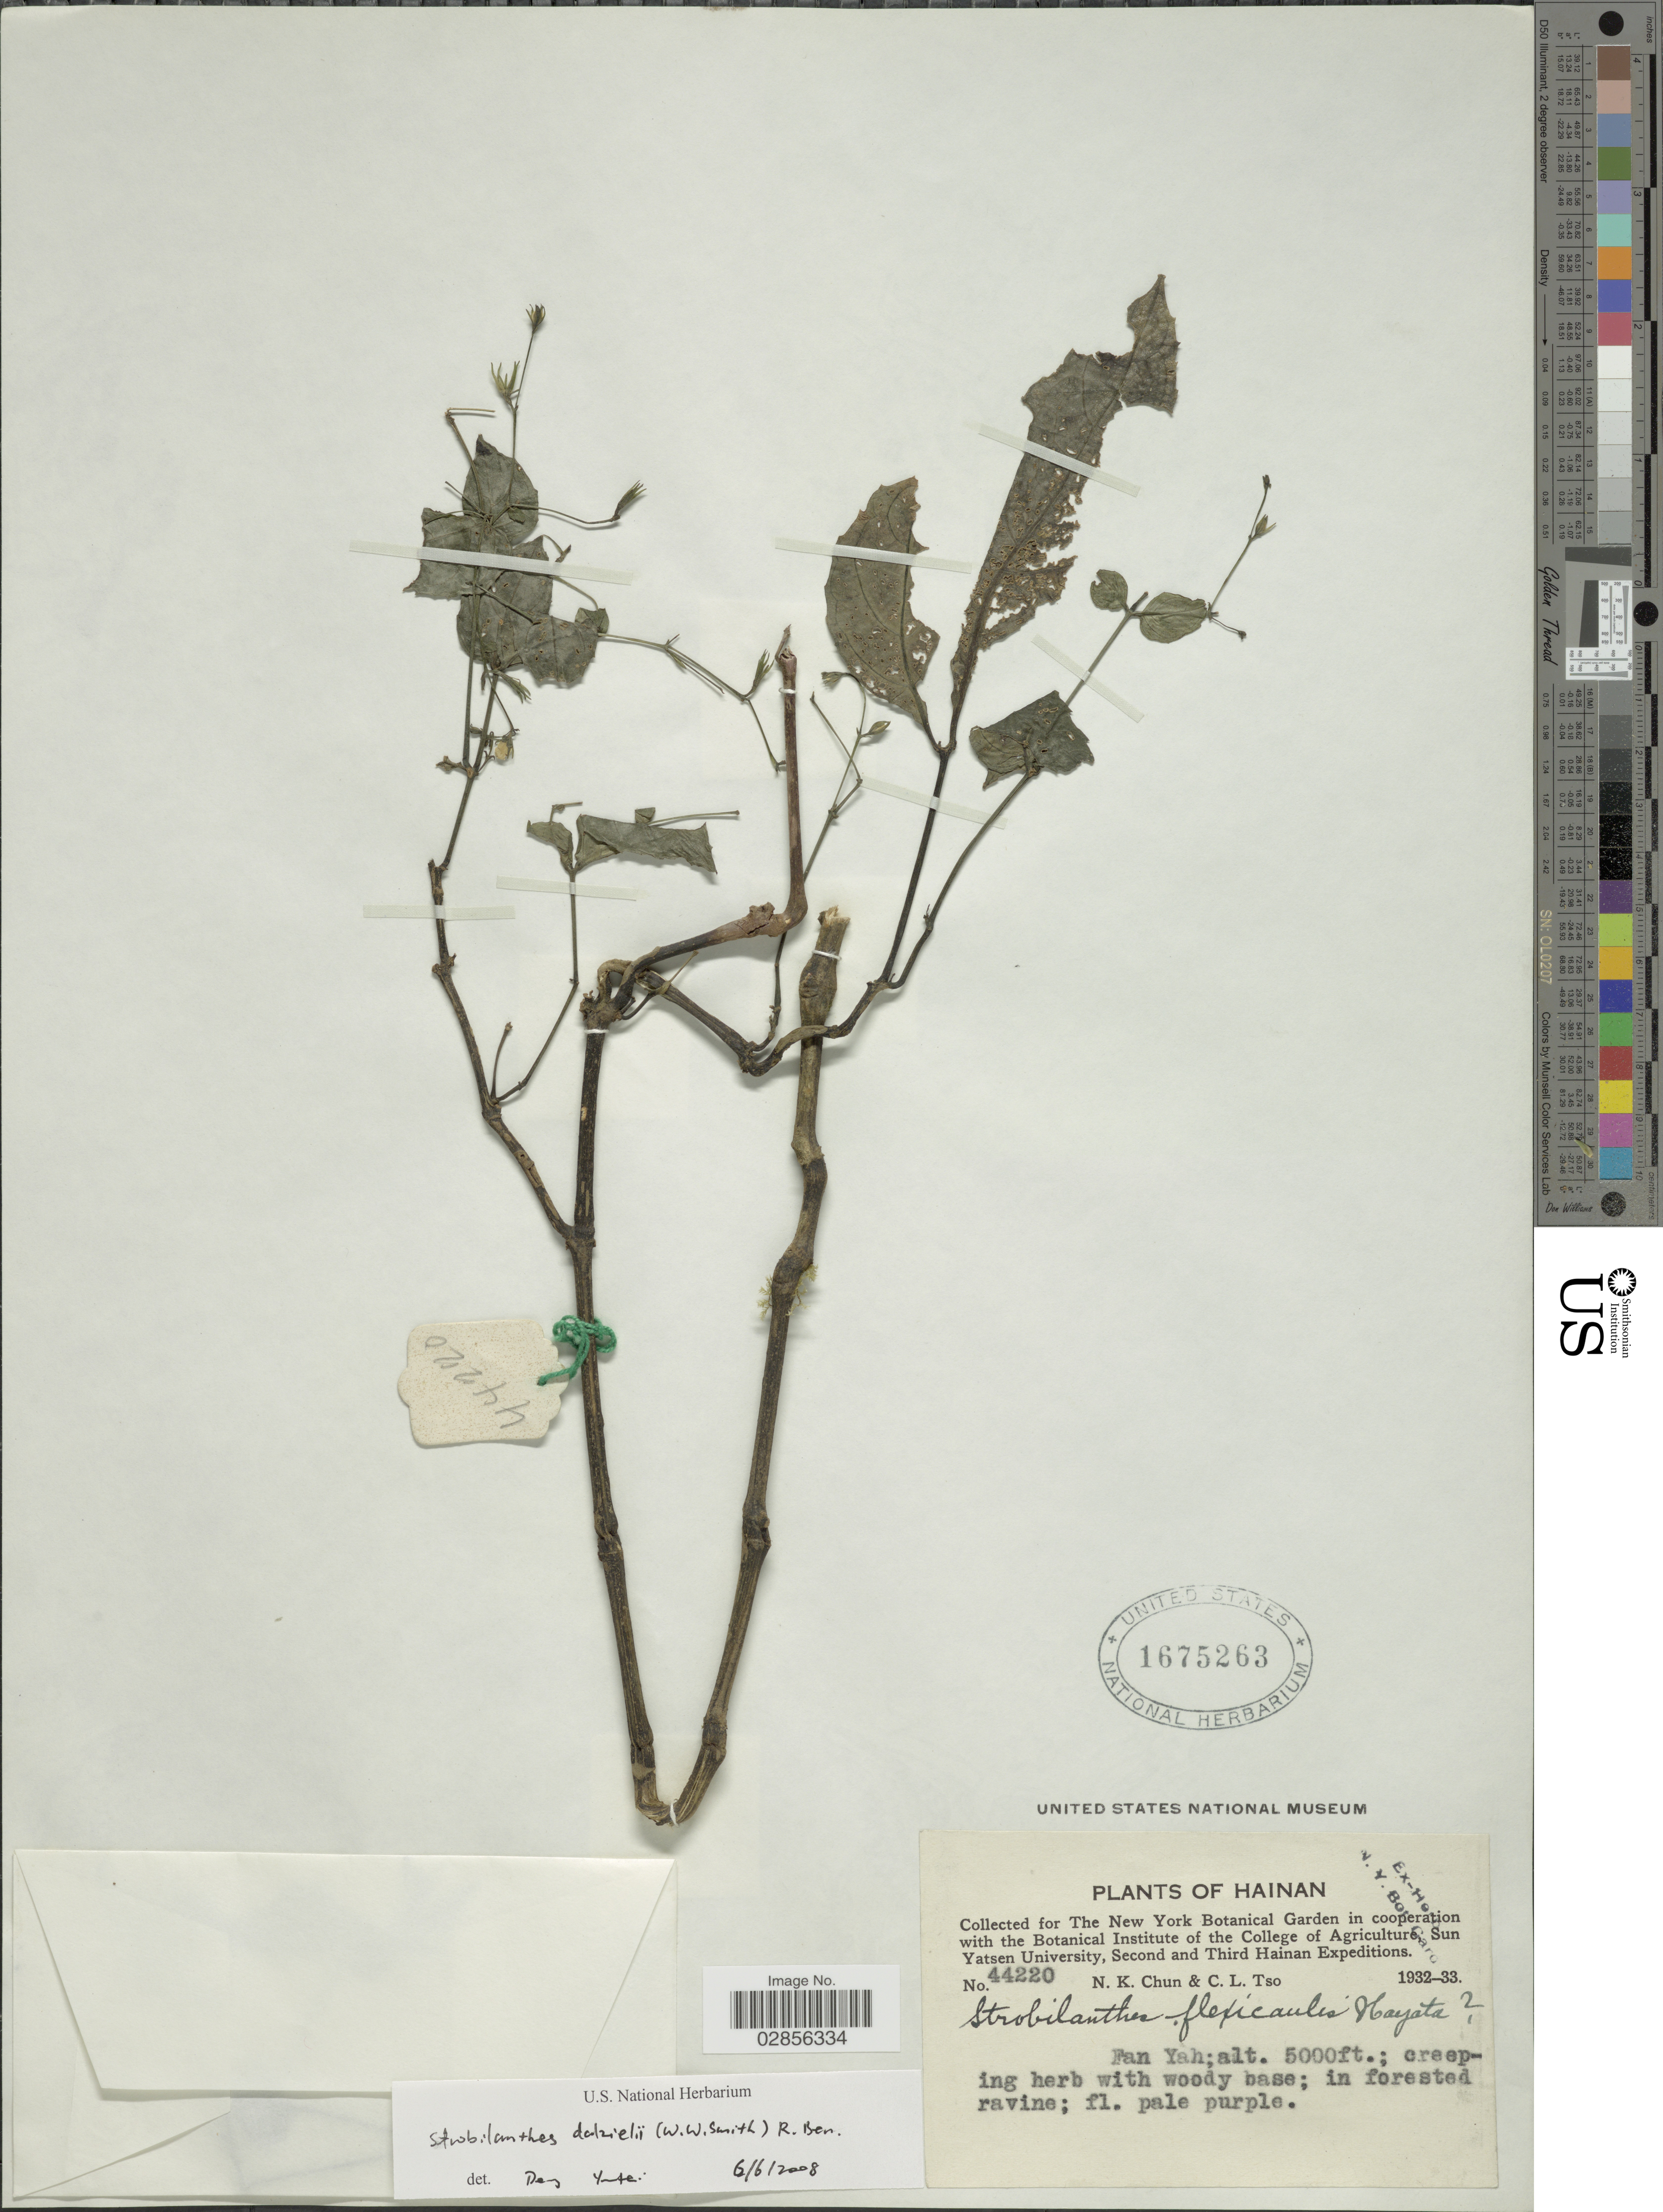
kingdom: Plantae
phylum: Tracheophyta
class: Magnoliopsida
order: Lamiales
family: Acanthaceae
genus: Strobilanthes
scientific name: Strobilanthes dalzielii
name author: T. Anderson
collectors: N. K. Chun & C. Tso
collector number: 44220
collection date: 1932/1933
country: China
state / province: Hainan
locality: Fan Yah.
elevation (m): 1524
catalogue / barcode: US 1675263